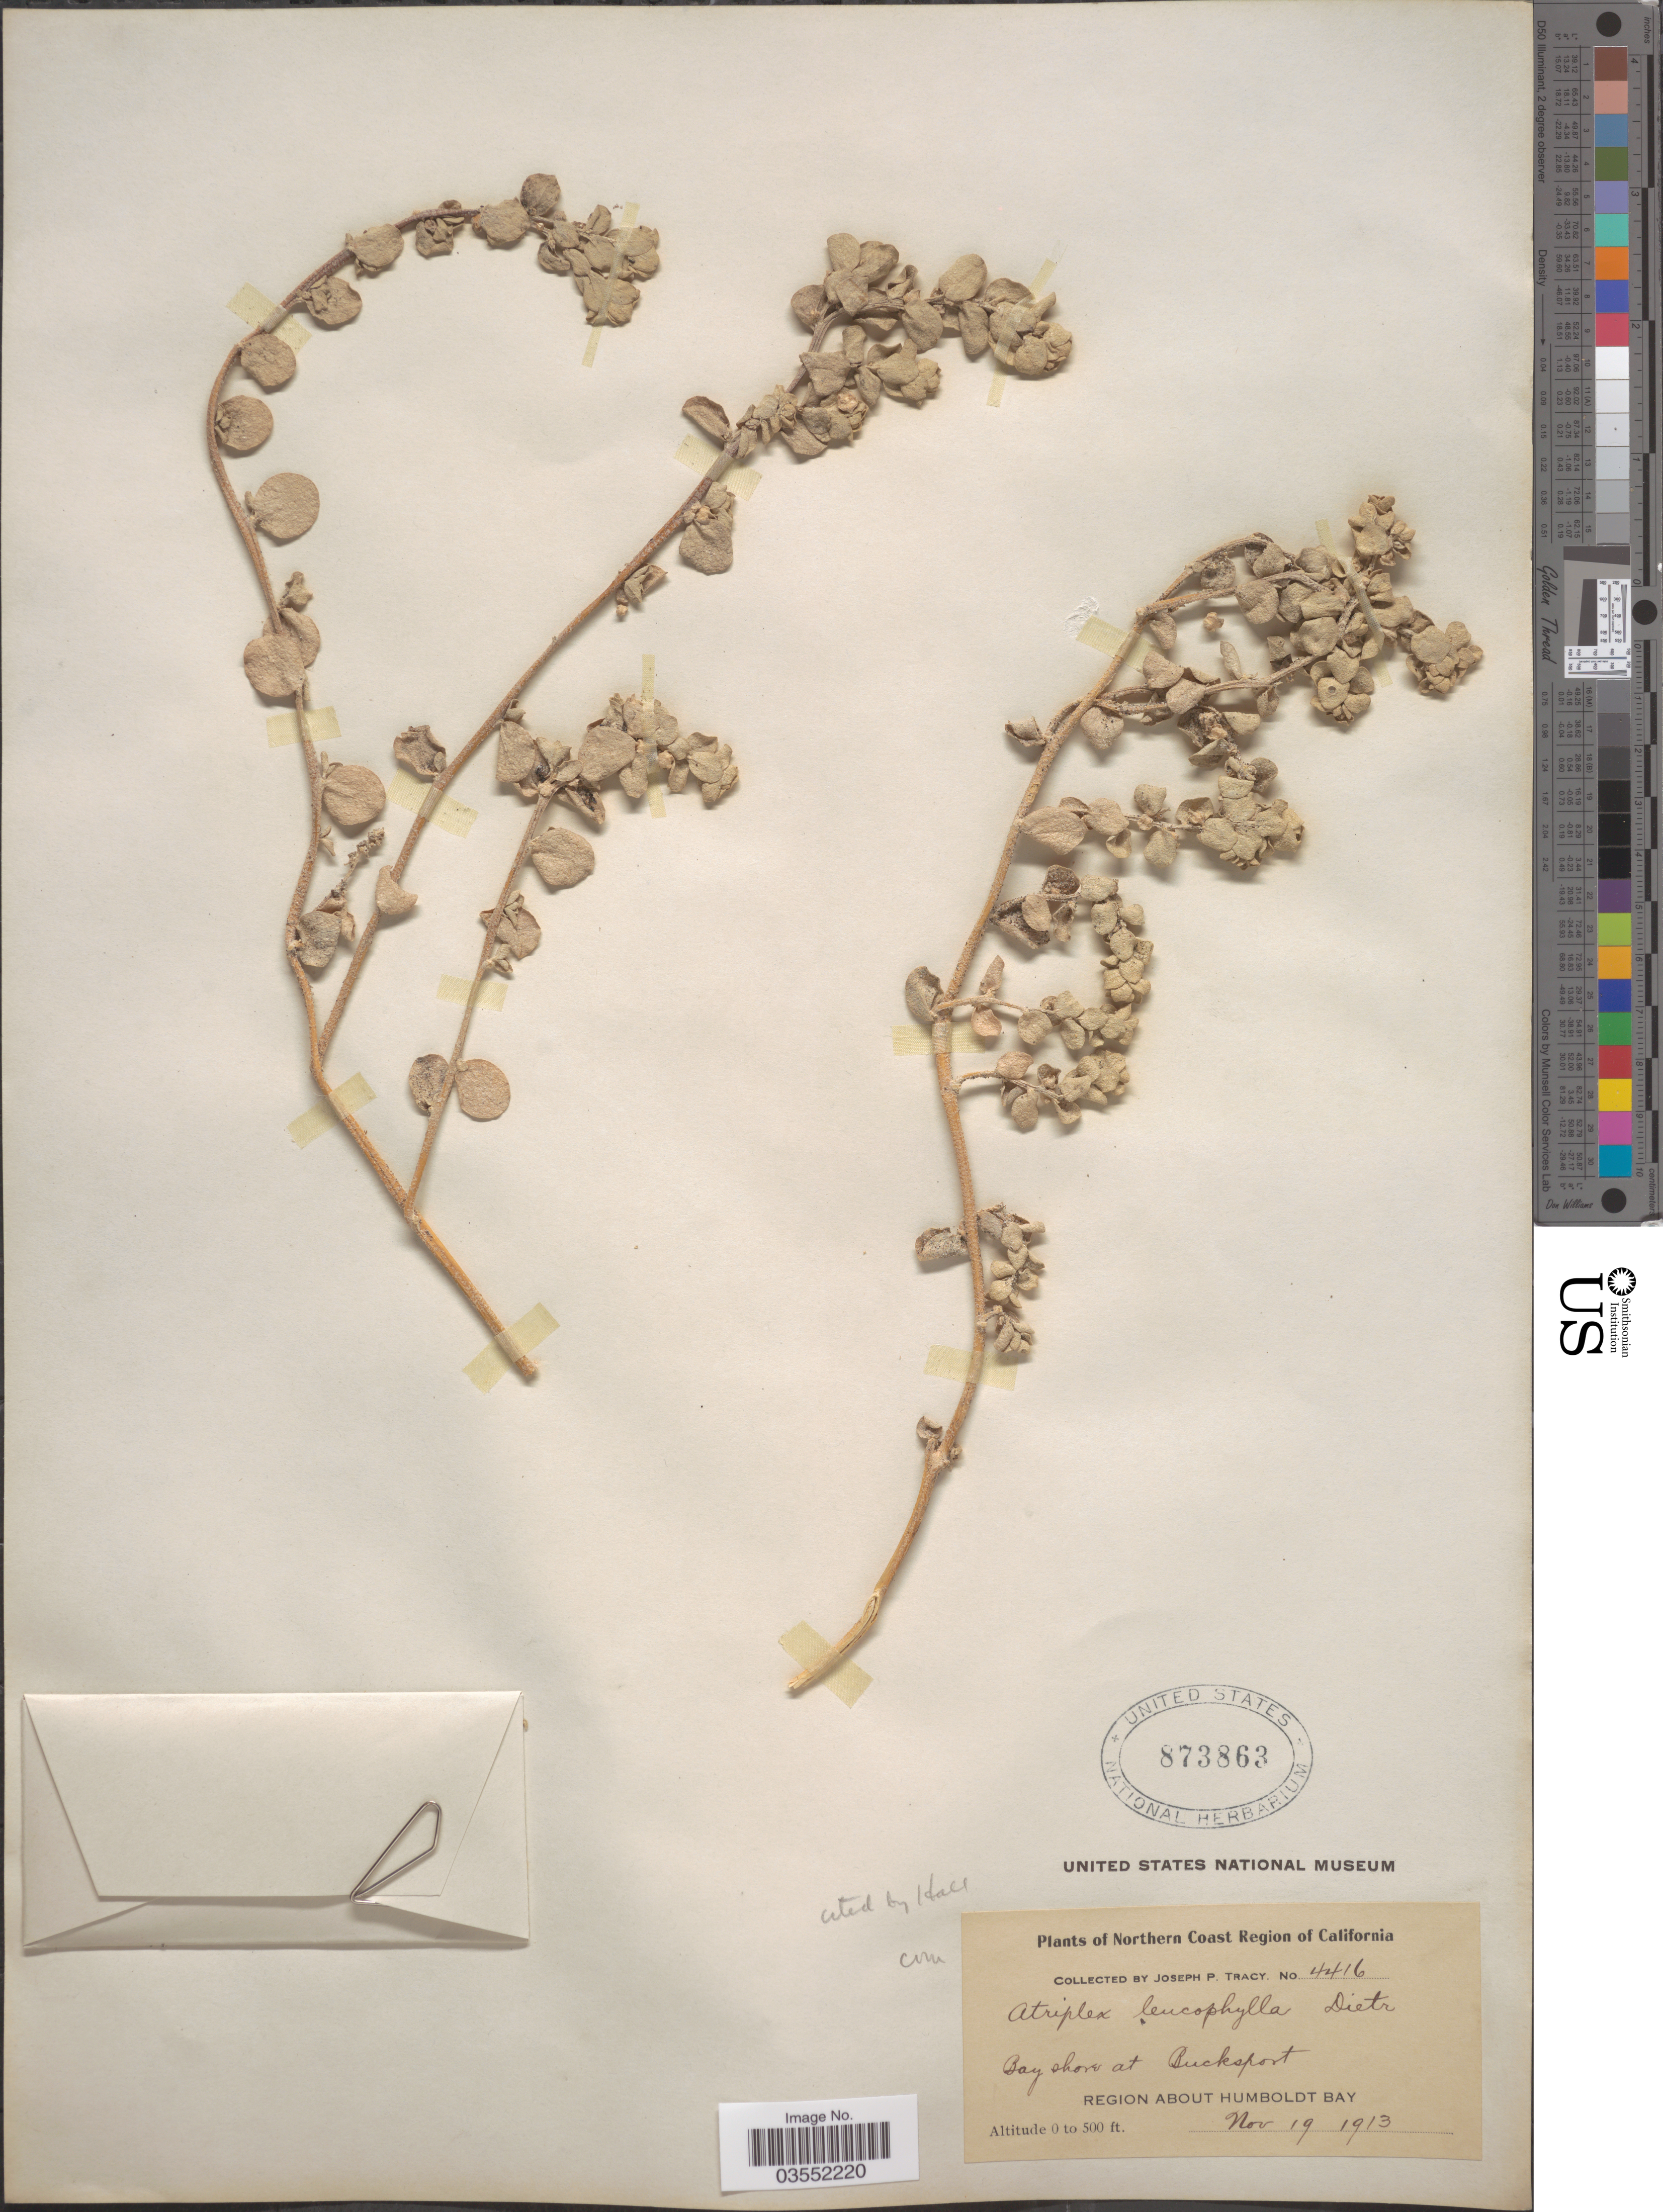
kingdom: Plantae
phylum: Tracheophyta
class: Magnoliopsida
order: Caryophyllales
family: Amaranthaceae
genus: Atriplex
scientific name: Atriplex leucophylla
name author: (Moq.) D. Dietr.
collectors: J. Tracy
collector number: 4416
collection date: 1913-11-19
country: United States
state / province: California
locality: Northern Coast Region of California. Bay shore at Bucksport. Region about Humboldt Bay.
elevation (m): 0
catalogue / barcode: US 873863